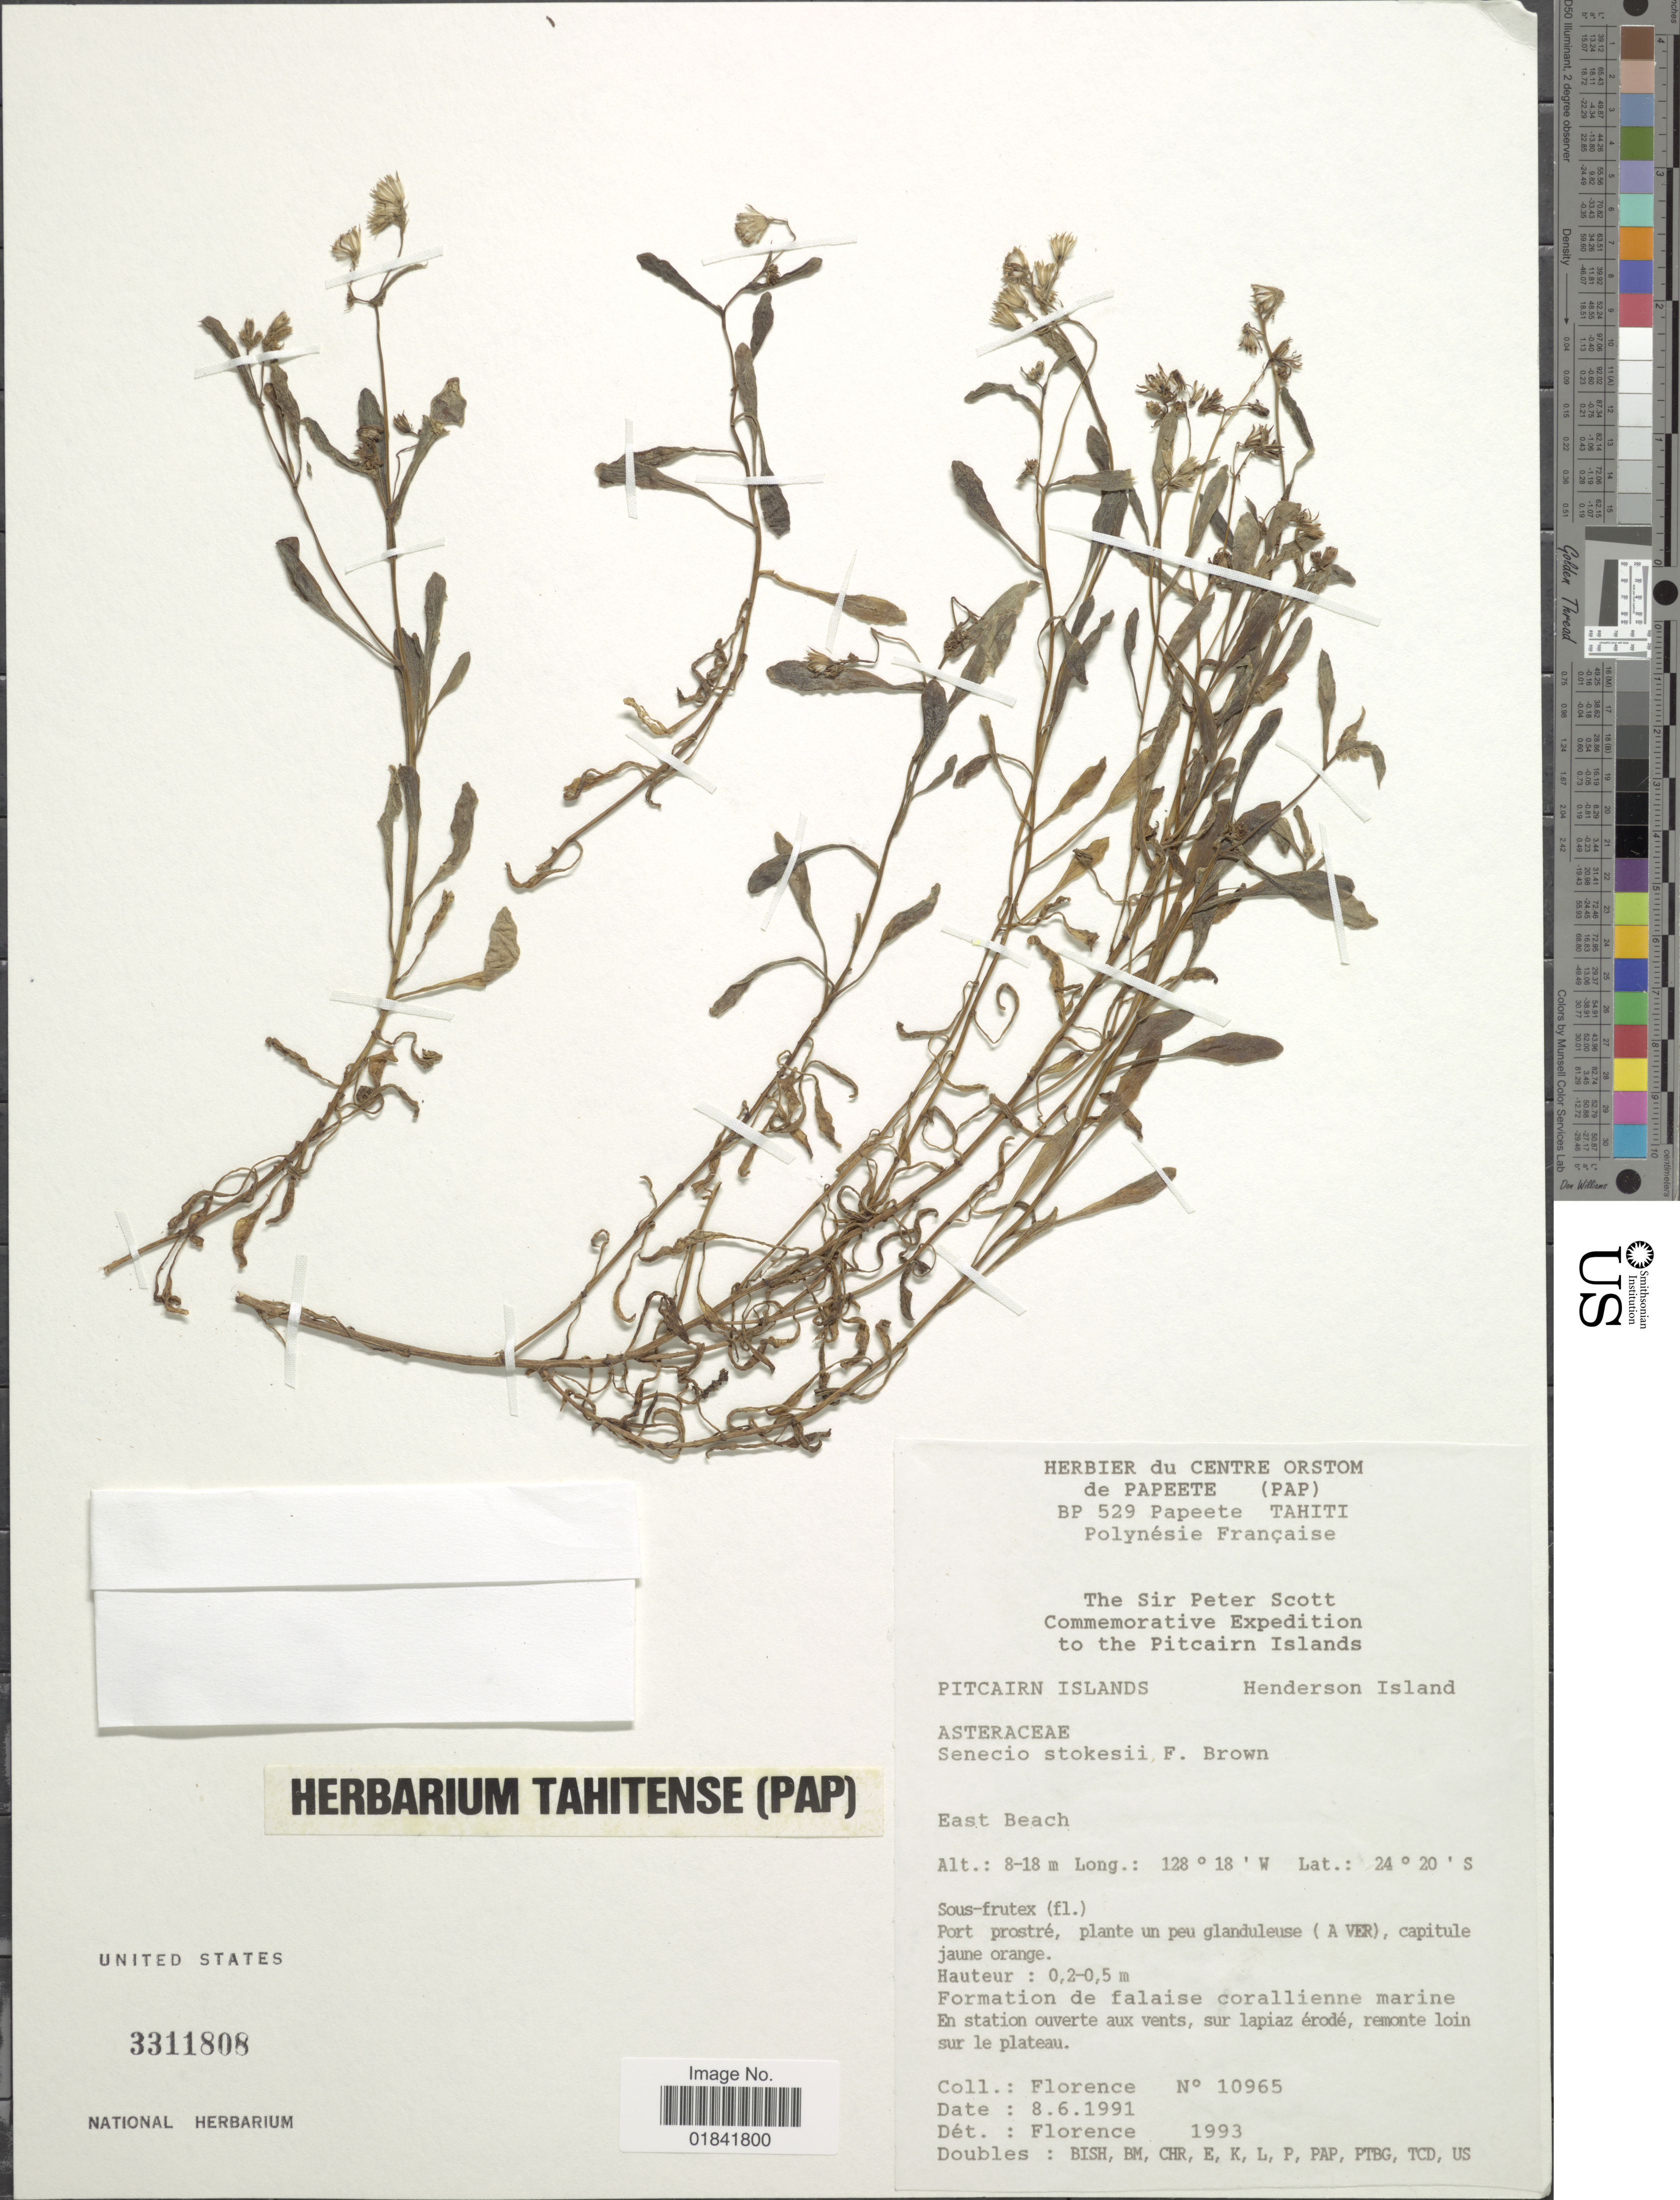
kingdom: Plantae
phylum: Tracheophyta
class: Magnoliopsida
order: Asterales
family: Asteraceae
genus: Senecio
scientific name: Senecio stokesii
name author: F. Br.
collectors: -. Florence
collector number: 10965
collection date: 1991-06-08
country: Pitcairn Islands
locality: Henderson Island, East Beach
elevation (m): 8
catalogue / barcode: US 3311808